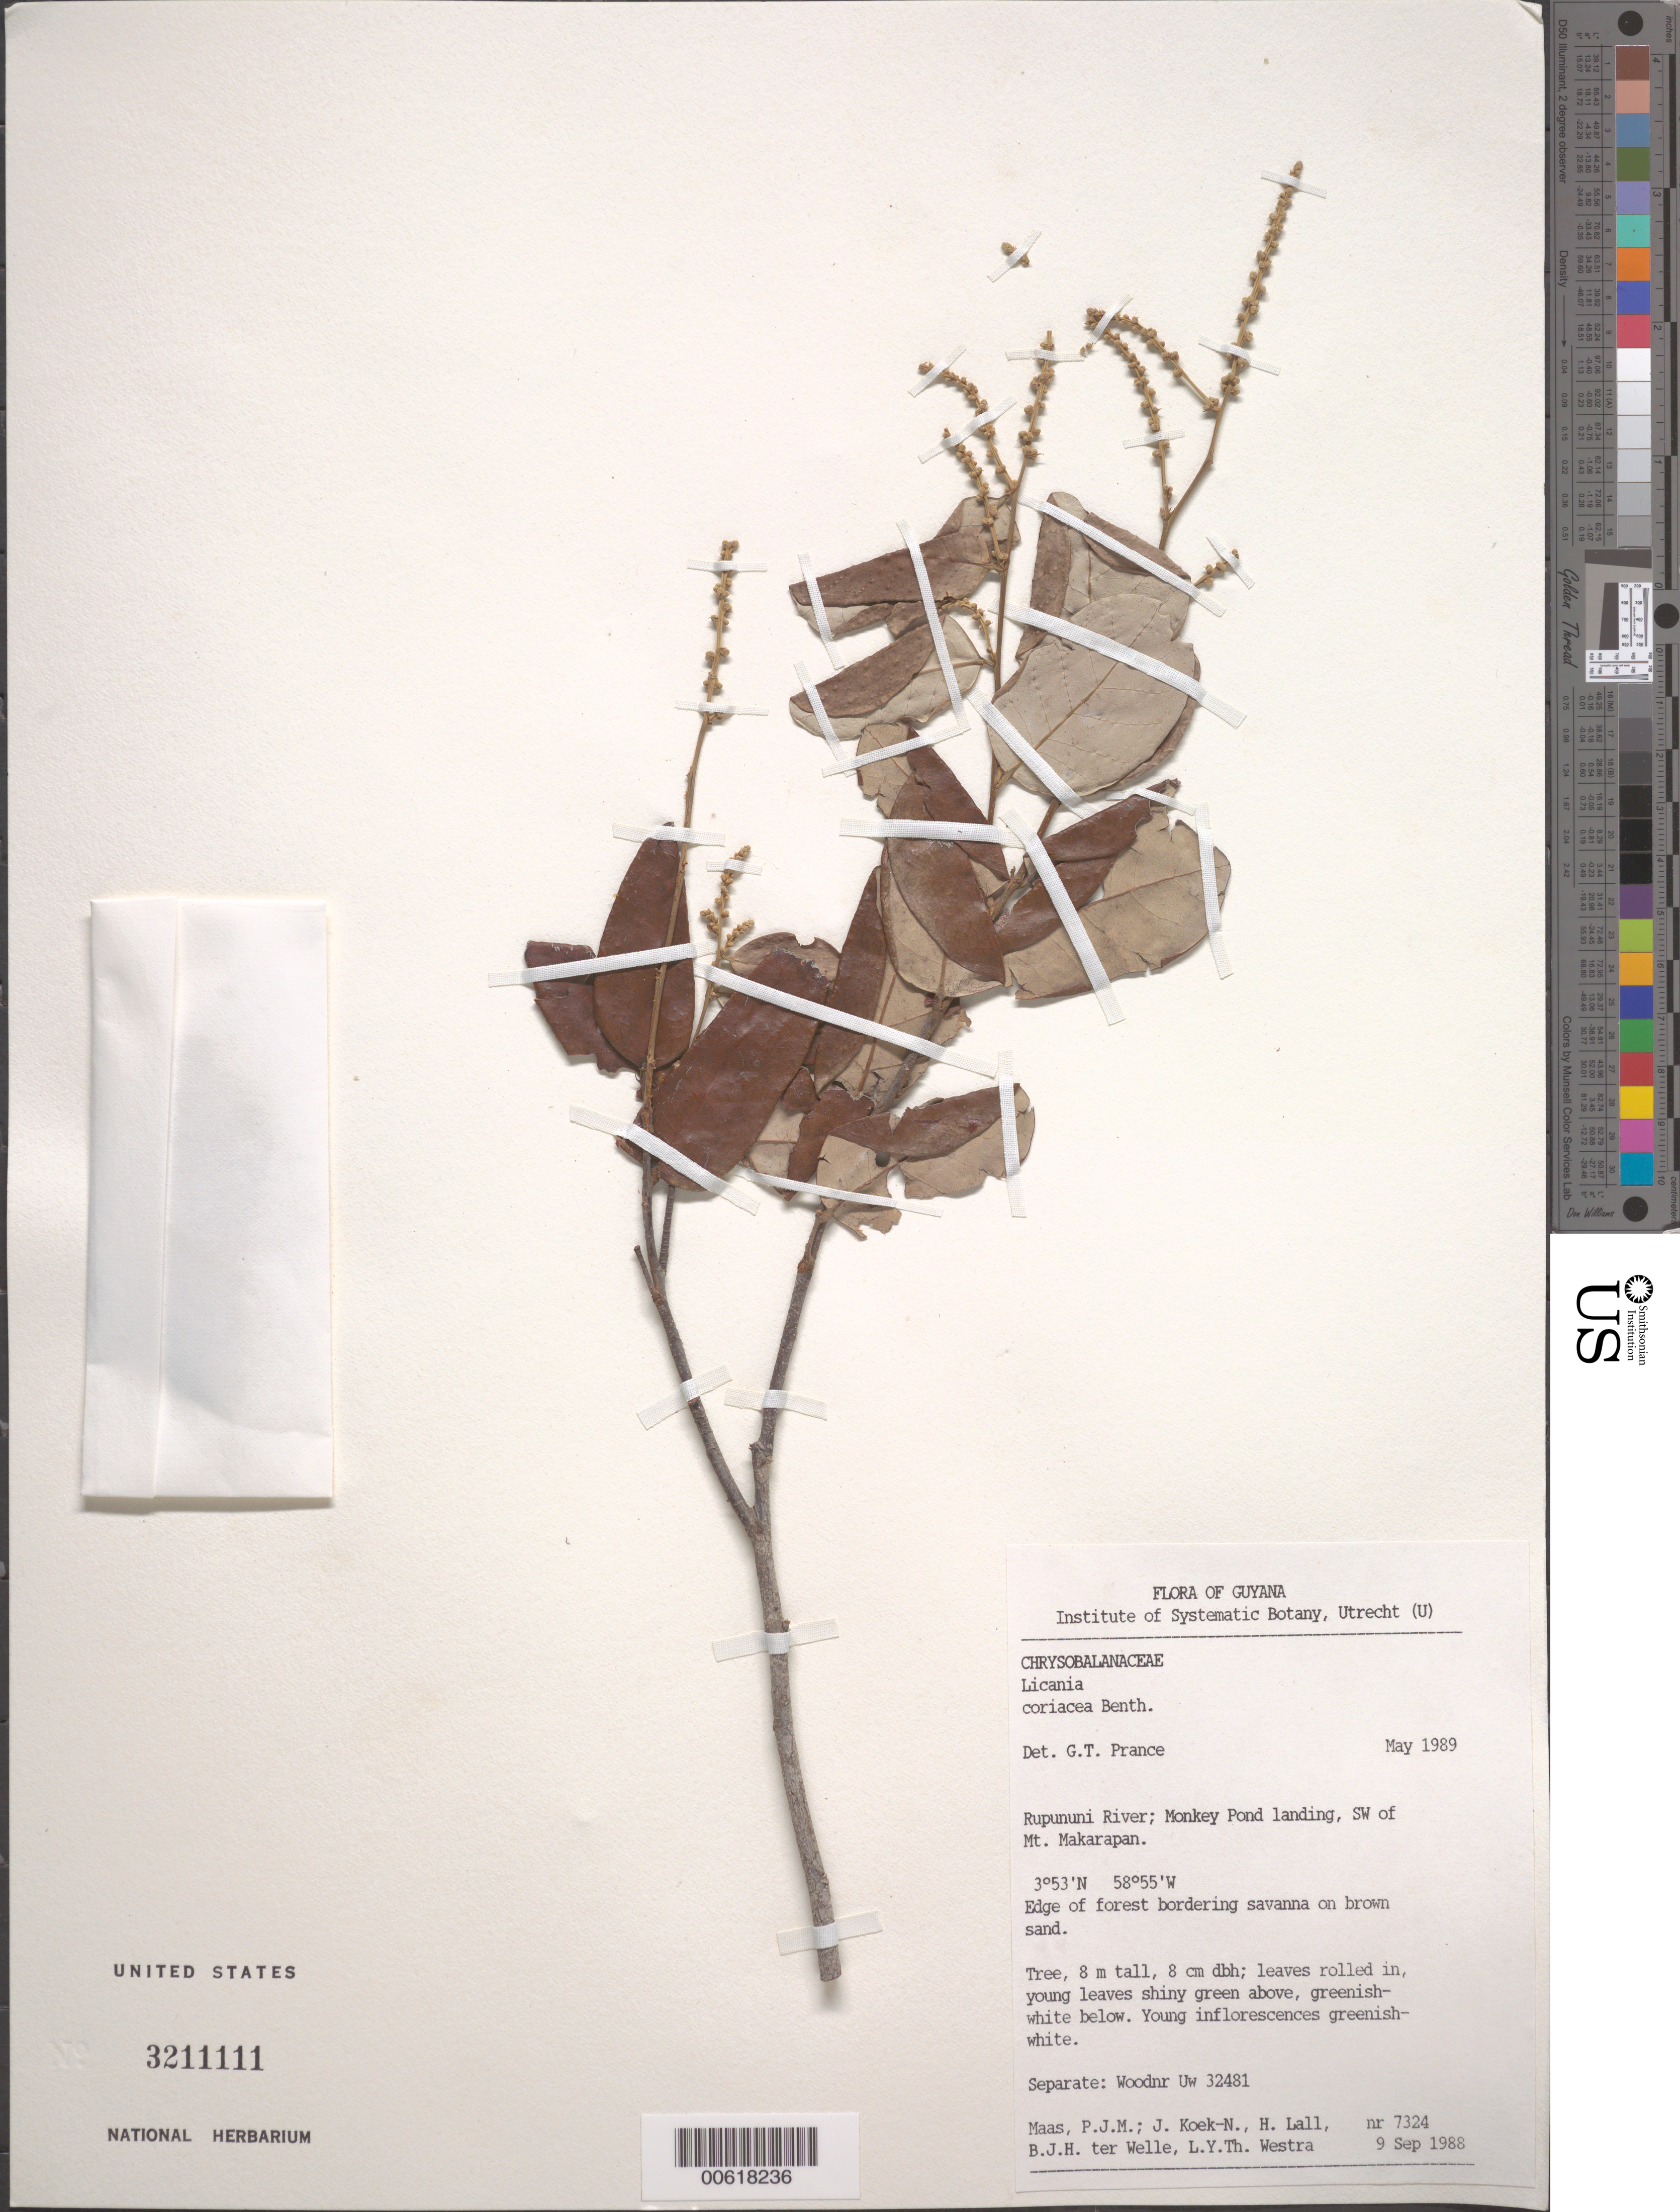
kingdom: Plantae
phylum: Tracheophyta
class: Magnoliopsida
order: Malpighiales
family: Chrysobalanaceae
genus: Licania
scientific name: Licania coriacea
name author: Benth.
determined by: Prance, G. T.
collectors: P. Maas, J. Koek-Noorman, H. Lall, B. Welle & L. Y. T. Westra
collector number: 7324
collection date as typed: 9-Sep-88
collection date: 1988-09-09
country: Guyana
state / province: U. Takutu-U. Essequibo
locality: Rupununi River, Monkey Pond landing, SW of Mt. Makarapan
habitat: Edge of forest bordering savanna on brown sand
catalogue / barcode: US 3211111